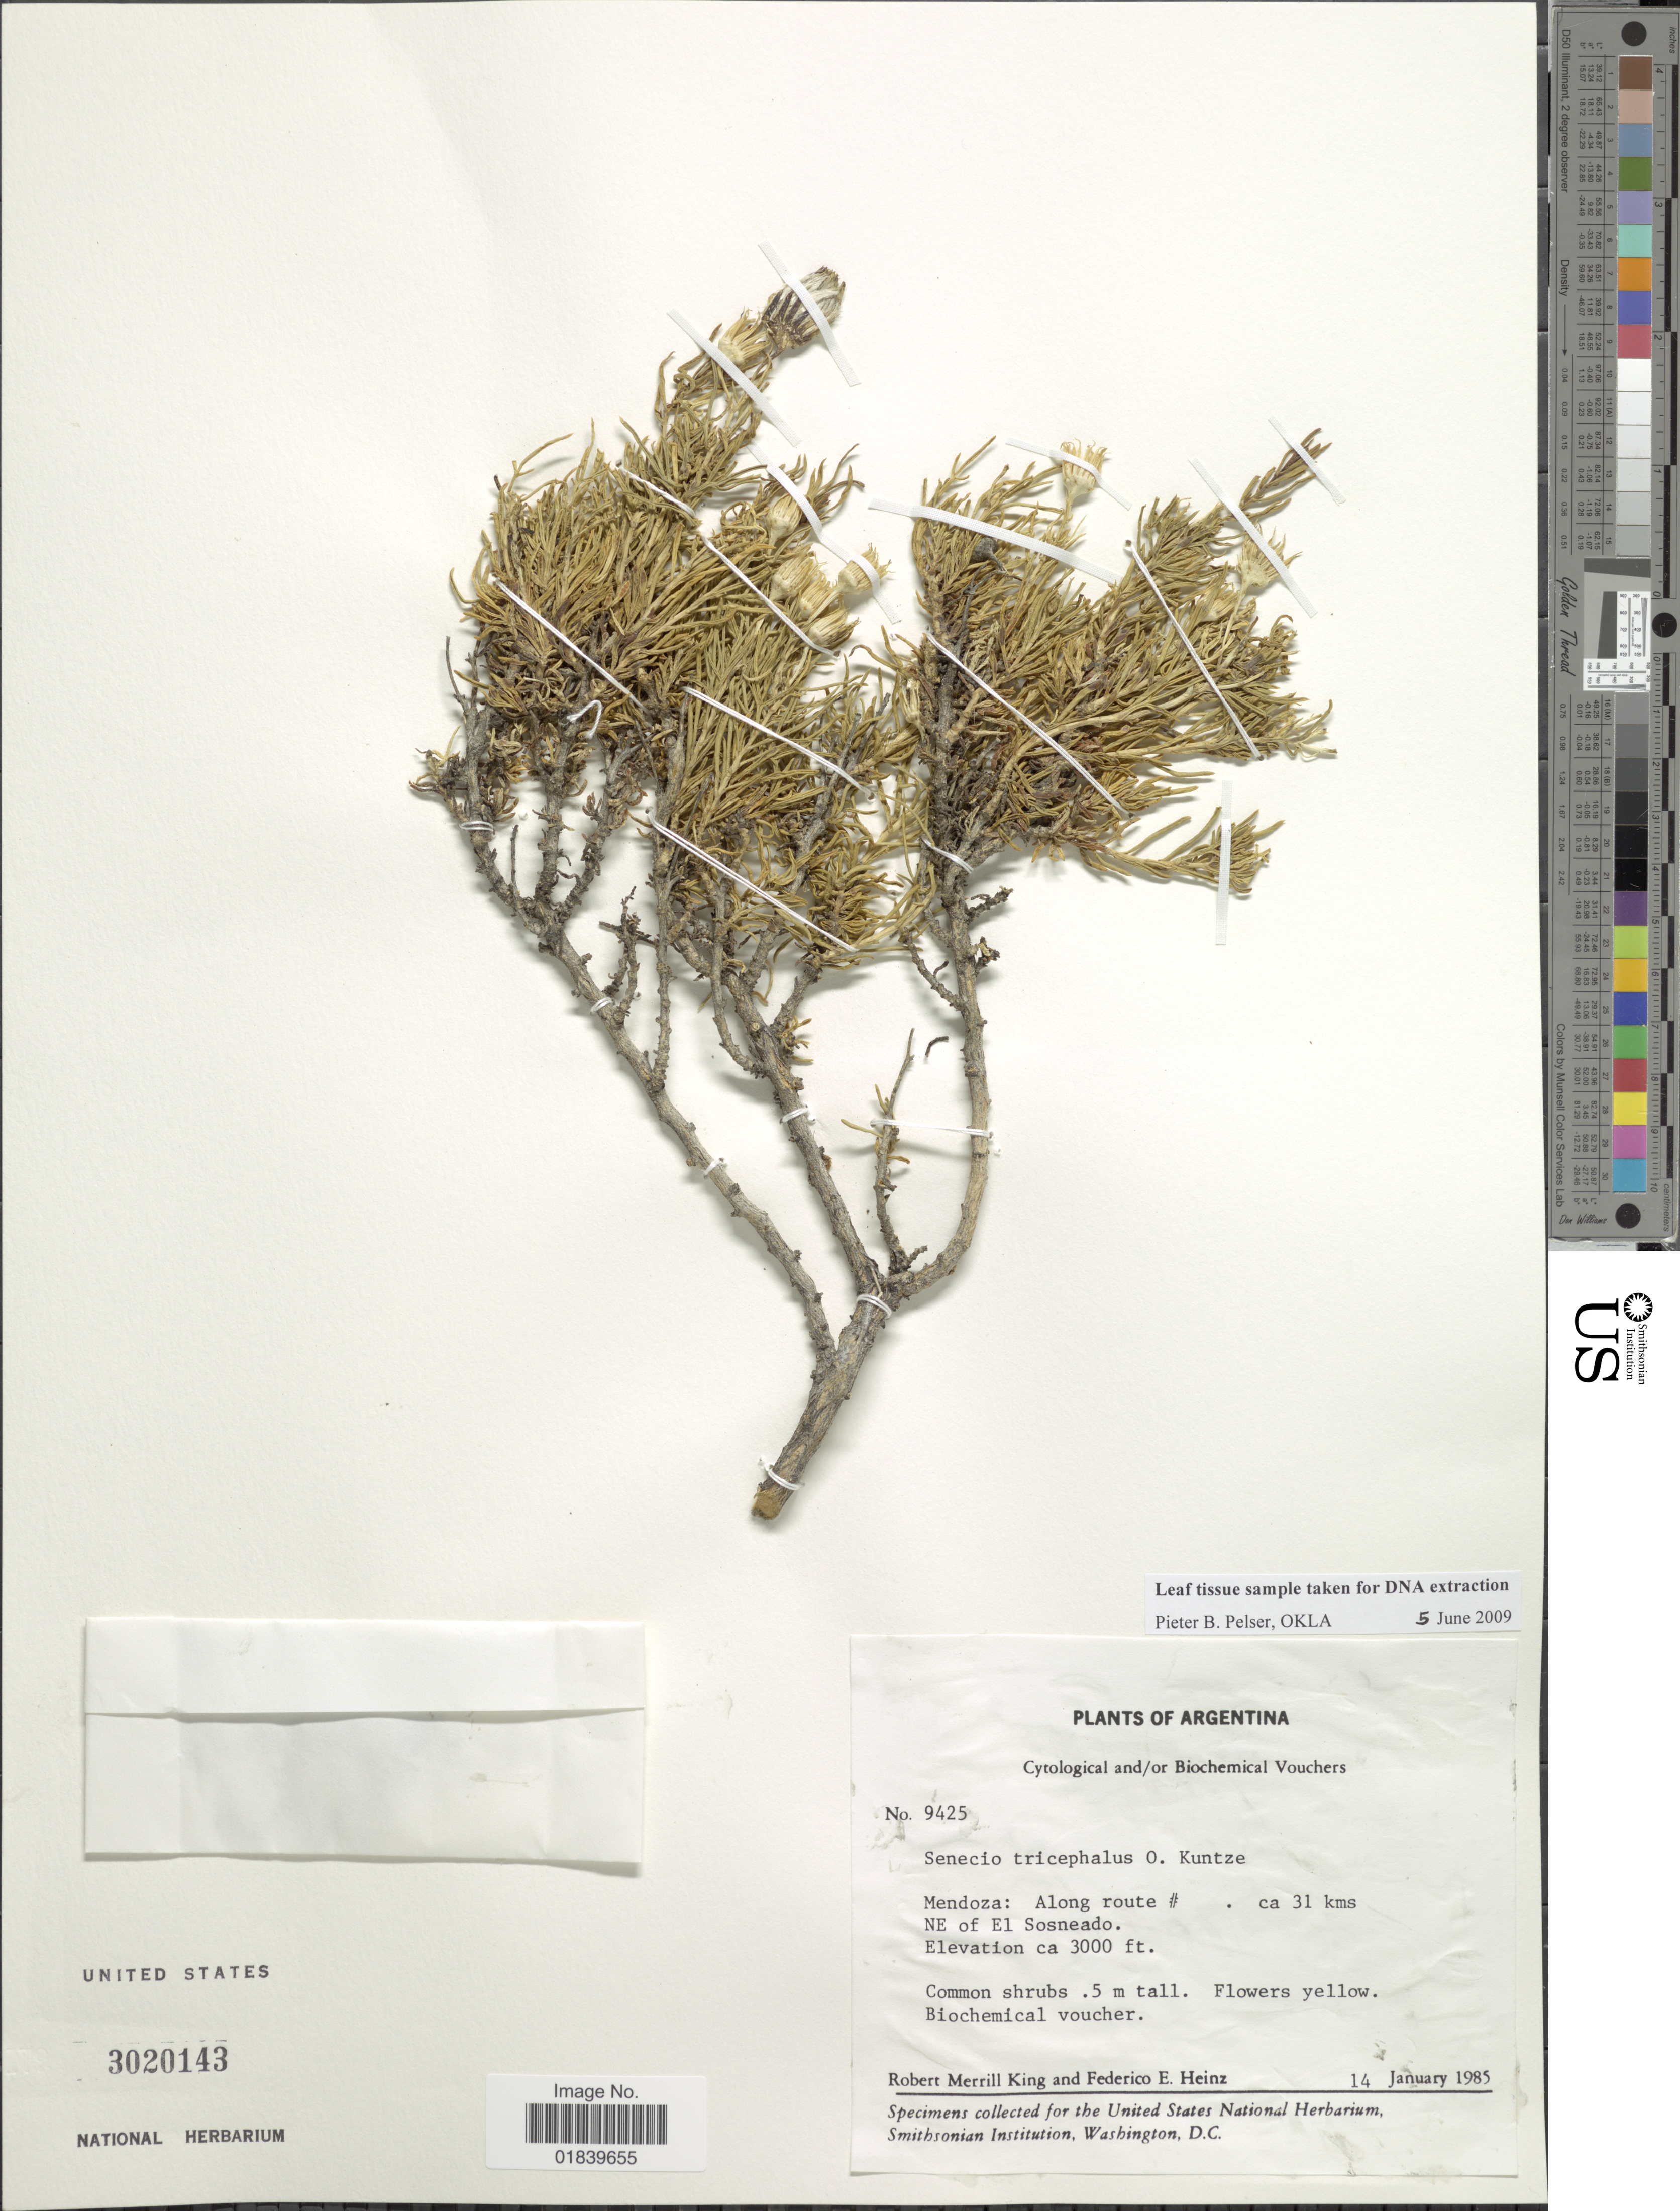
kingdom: Plantae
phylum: Tracheophyta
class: Magnoliopsida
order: Asterales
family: Asteraceae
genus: Senecio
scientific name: Senecio tricephalus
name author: Kuntze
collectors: R. M. King & F. Heinz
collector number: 9425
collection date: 1985-01-14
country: Argentina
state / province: Mendoza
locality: Mendoza: Along route # ca. 31 kms NE of El Sosneado.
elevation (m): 914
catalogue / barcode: US 3020143